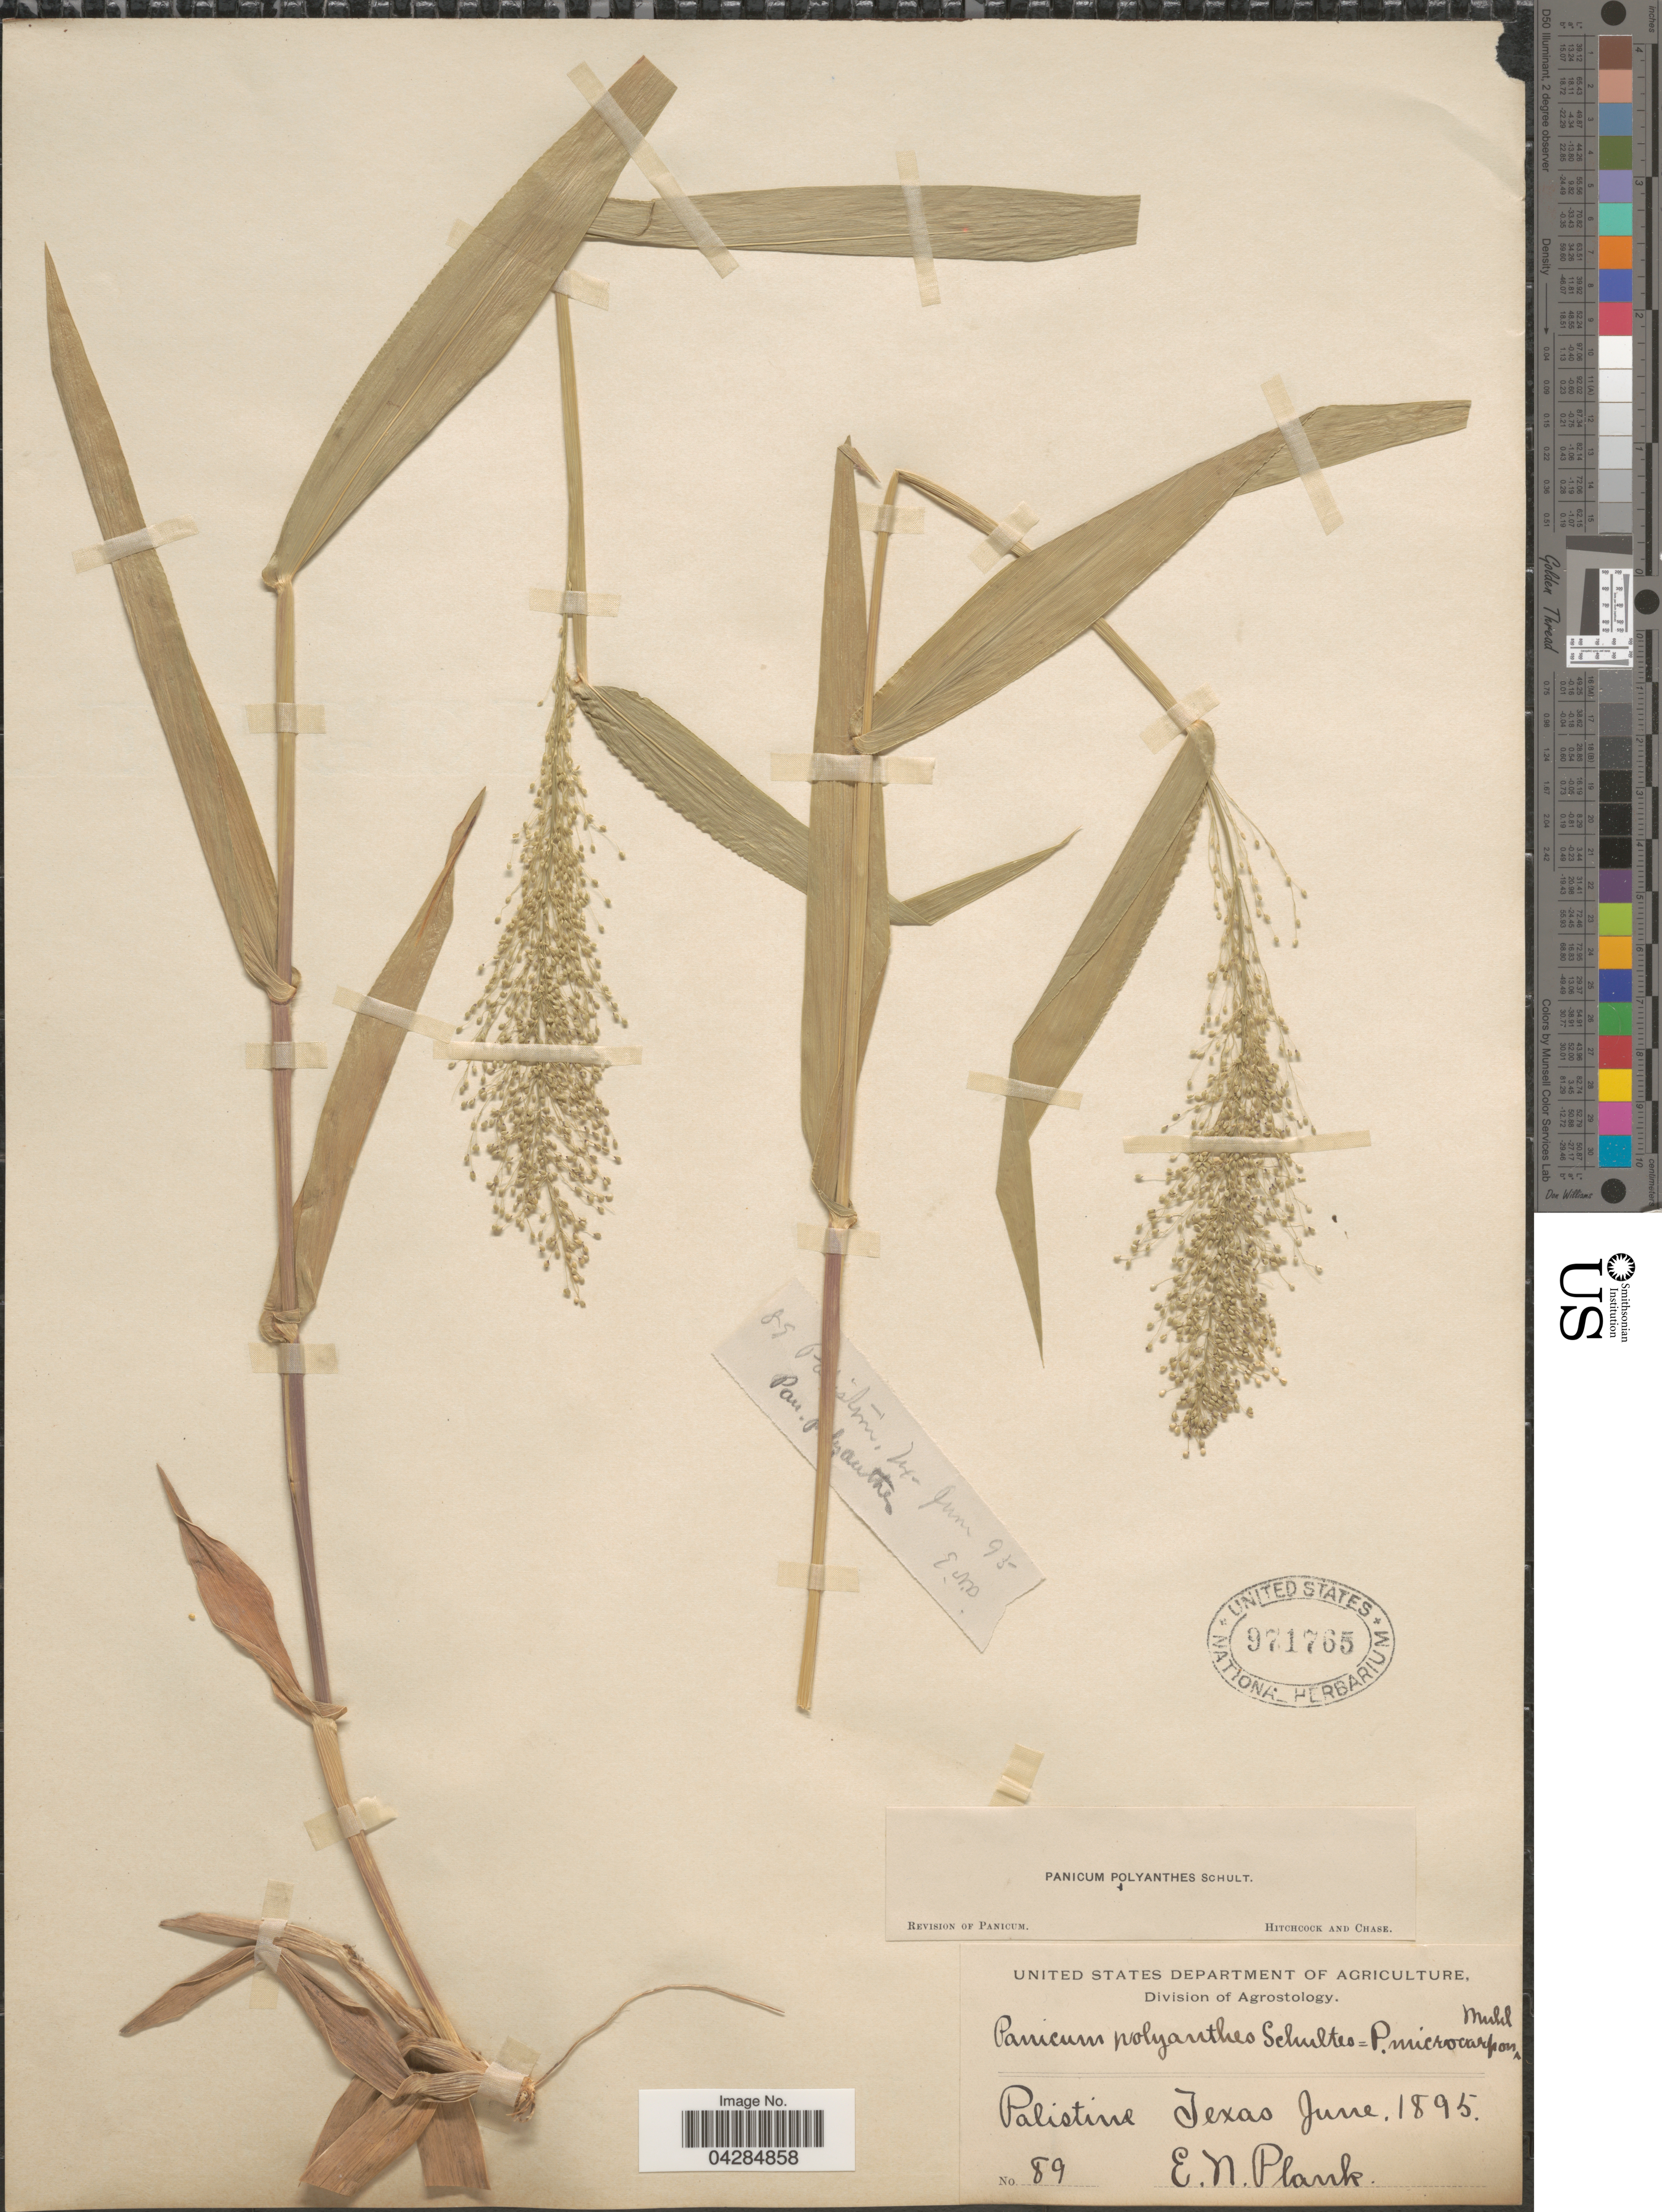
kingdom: Plantae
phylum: Tracheophyta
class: Liliopsida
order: Poales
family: Poaceae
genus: Dichanthelium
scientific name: Dichanthelium polyanthes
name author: (Schult.) Mohlenbr.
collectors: E. Plank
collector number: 89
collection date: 1895-06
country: United States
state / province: Texas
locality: Palistine.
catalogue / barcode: US 971765